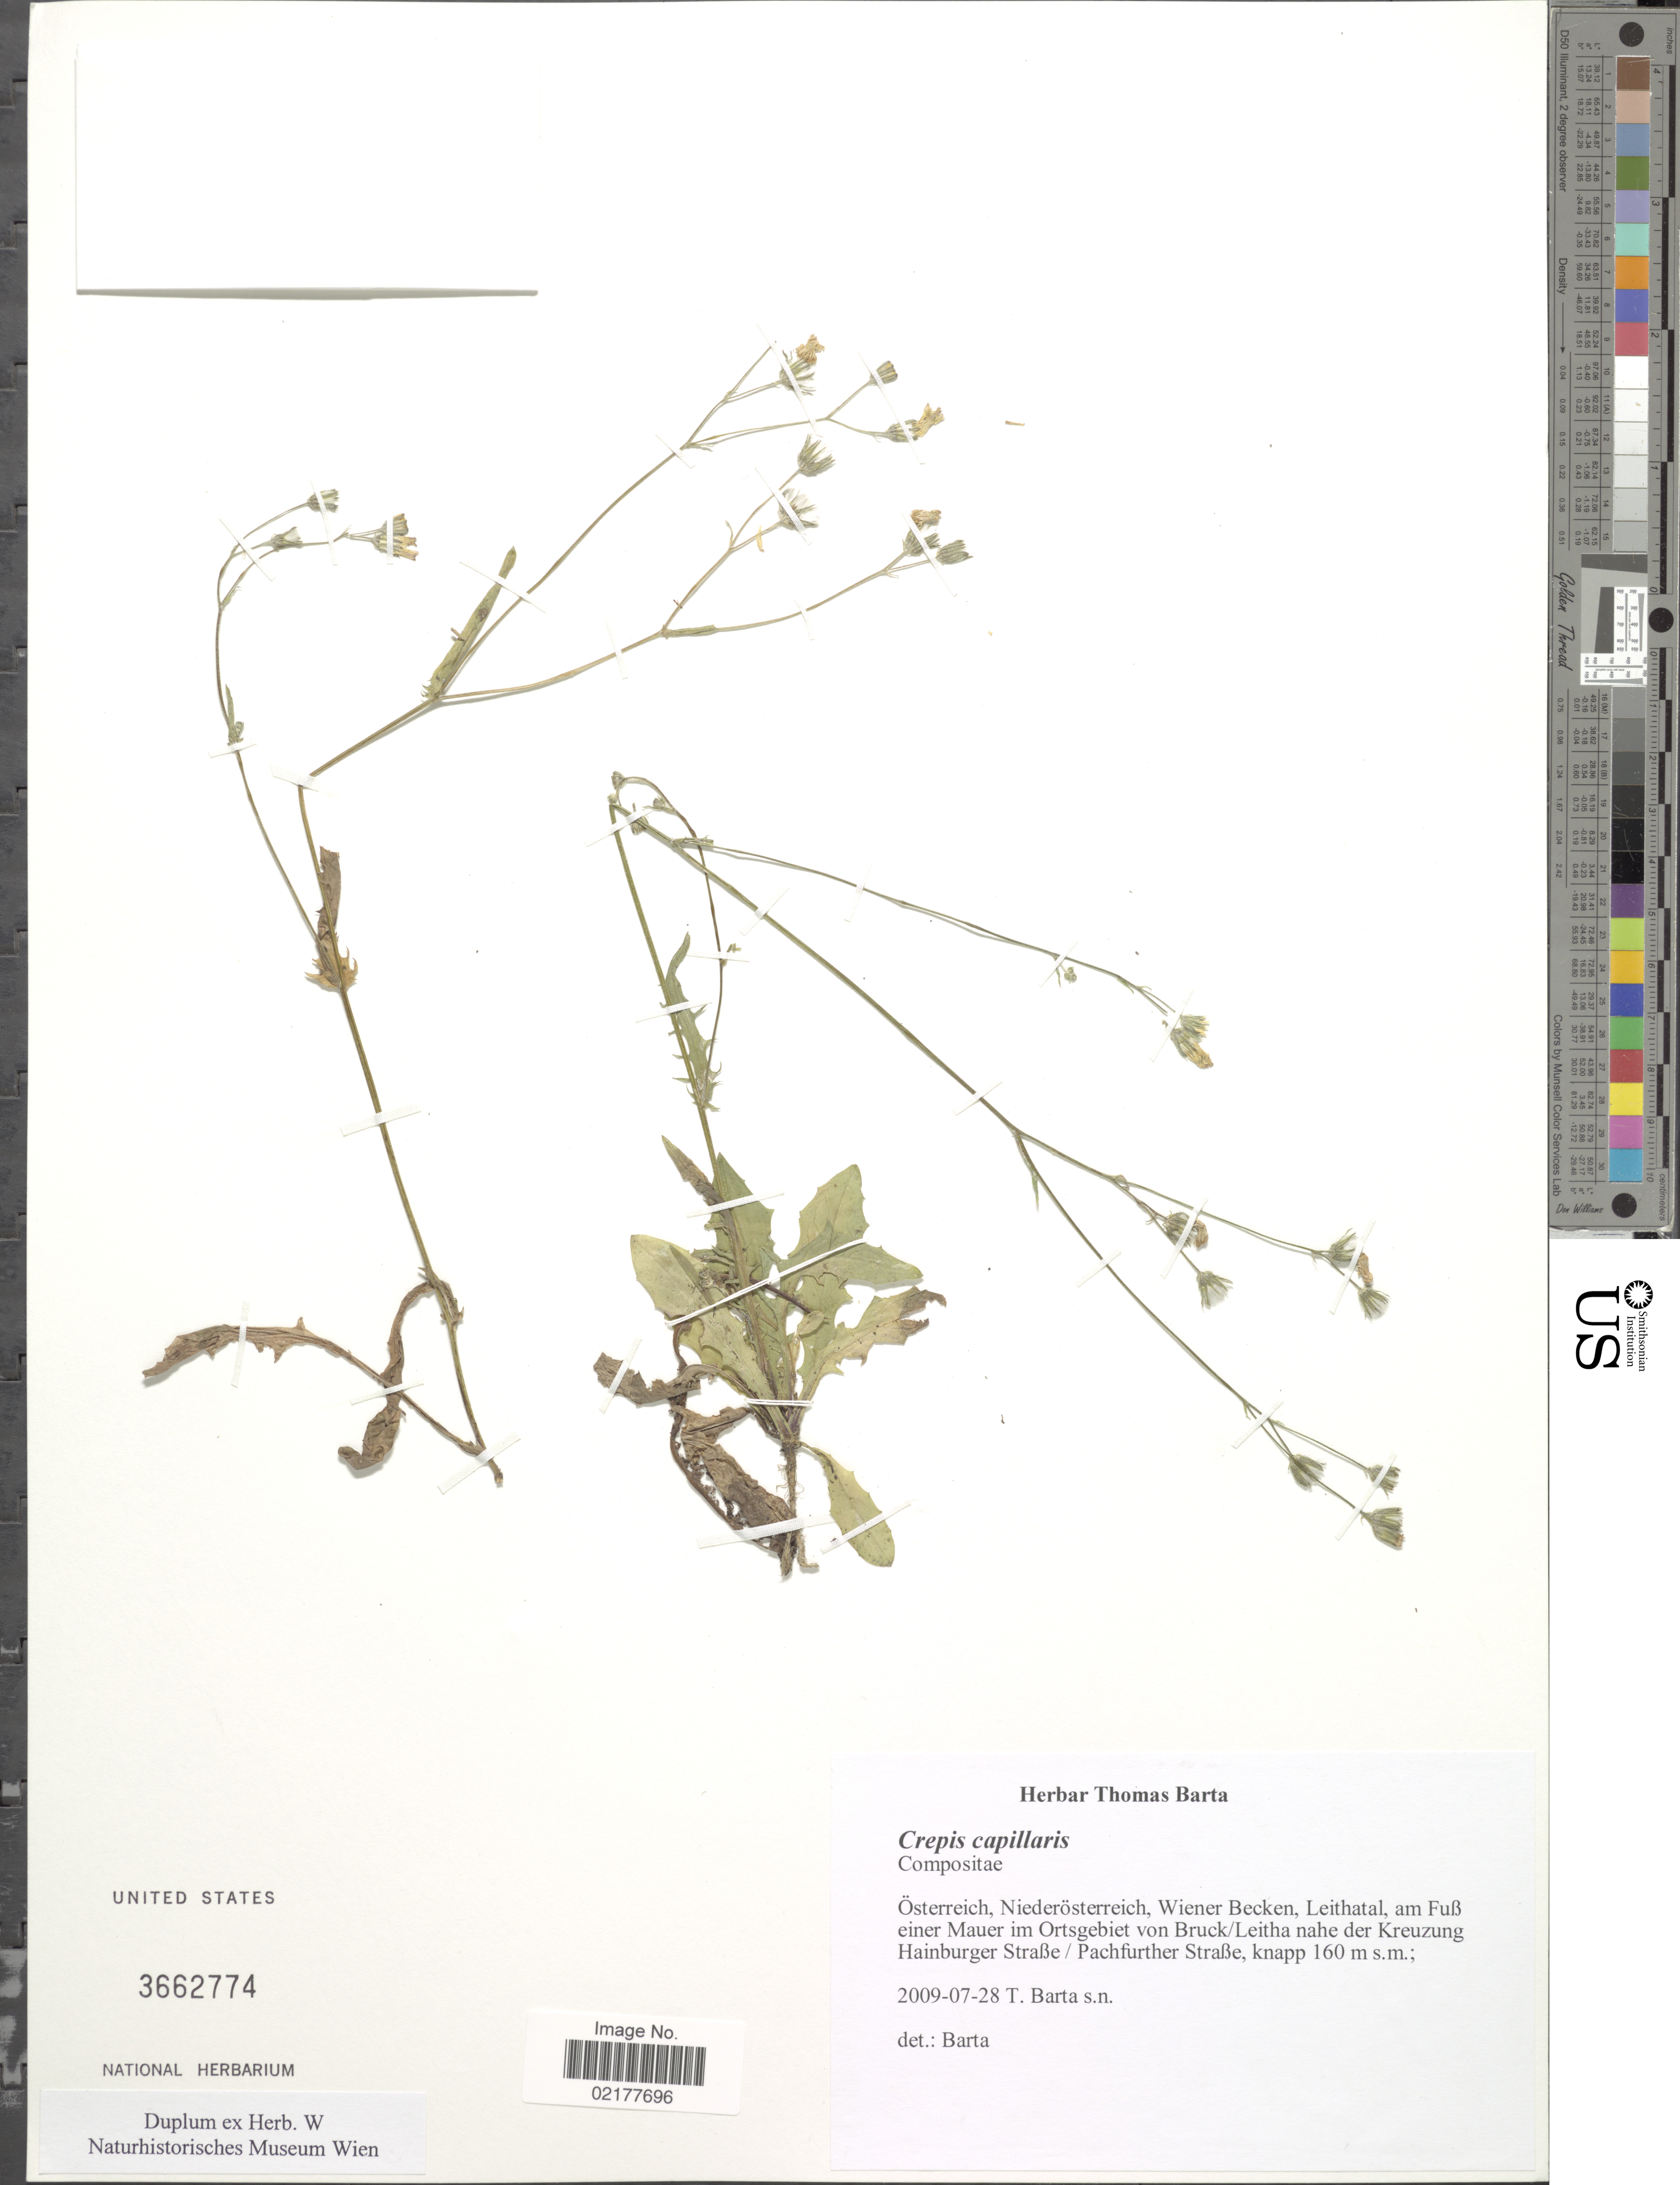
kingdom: Plantae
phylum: Tracheophyta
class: Magnoliopsida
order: Asterales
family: Asteraceae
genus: Crepis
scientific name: Crepis capillaris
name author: (L.) Wallr.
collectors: T. Barta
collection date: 2009-07-28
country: Austria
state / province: Niederosterreich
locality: Osterreich, Wiener Beckern, Leithatal, am Fuß einer Mauer im Ortsgebiet von Bruck/Leitha nahe der Kreuzung Hainburger Straße-Pachfurther Straße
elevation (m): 160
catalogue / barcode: US 3662774